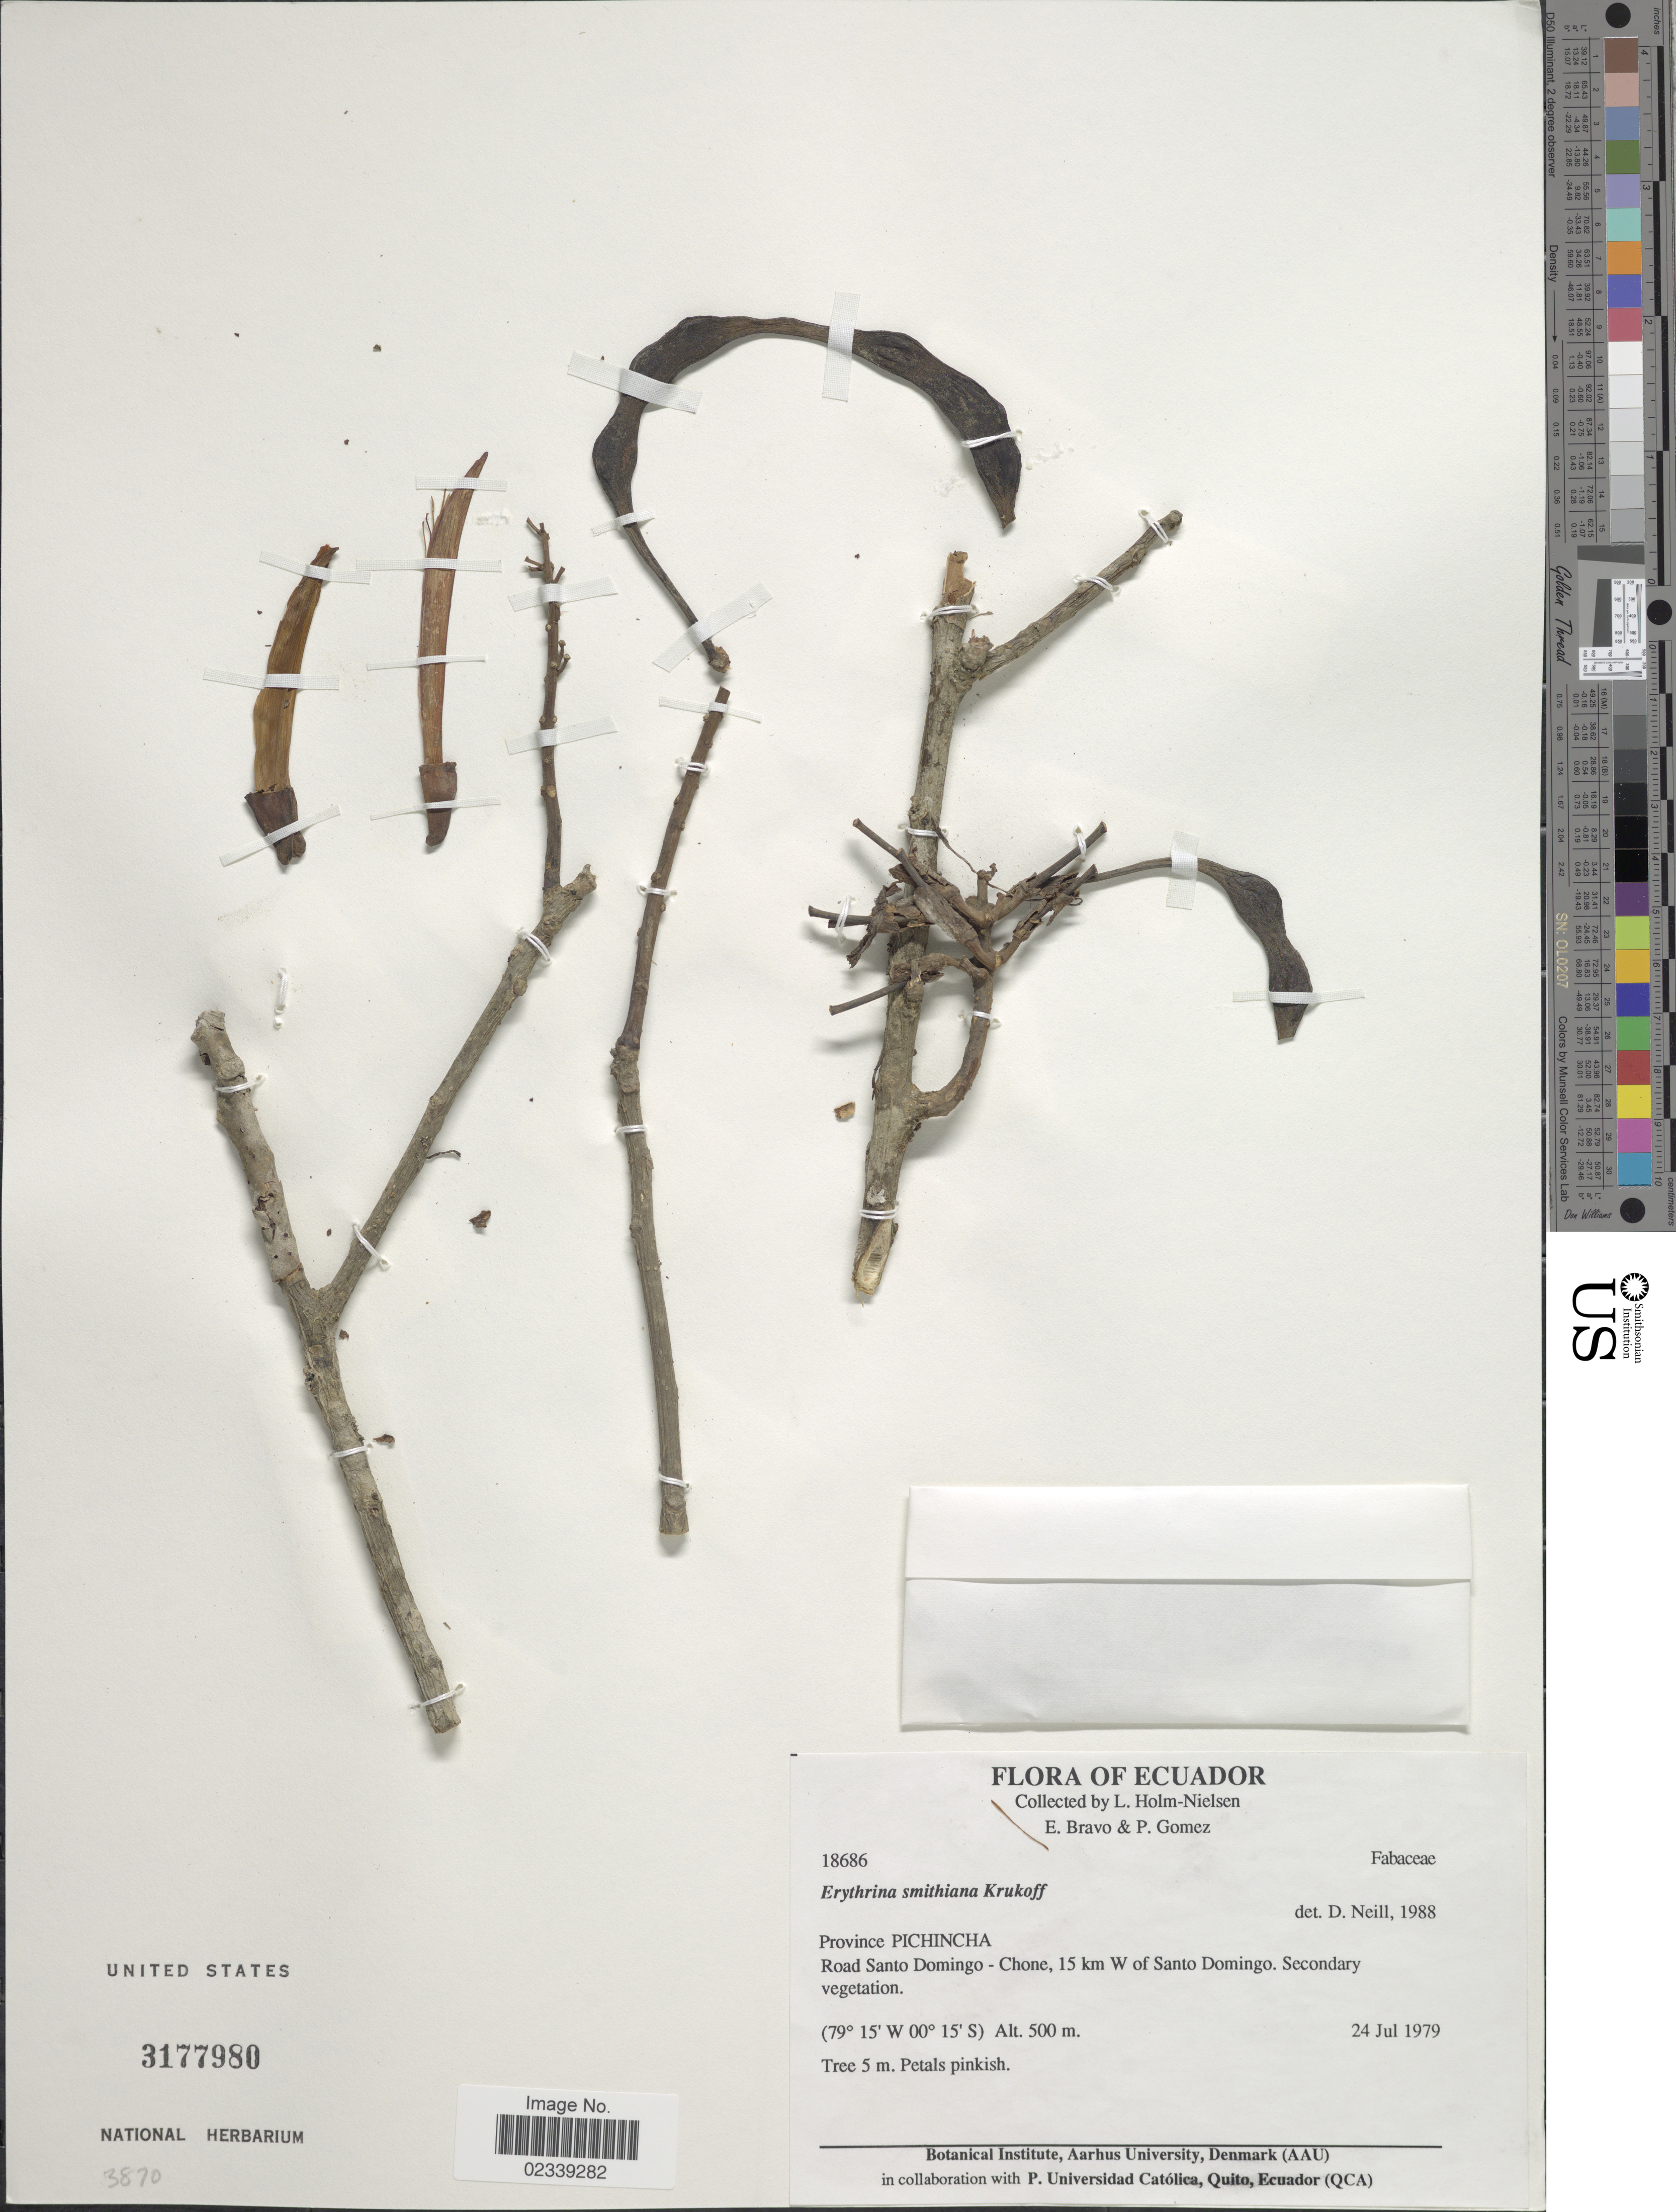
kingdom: Plantae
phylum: Tracheophyta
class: Magnoliopsida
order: Fabales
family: Fabaceae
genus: Erythrina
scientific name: Erythrina smithiana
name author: Krukoff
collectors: L. Holm-Nielsen, E. Bravo & P. Gomez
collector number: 18686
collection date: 1979-07-24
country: Ecuador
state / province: Pichincha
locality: Road Santo Domingo-Chone, 15 km W of Santo Domingo, secondary vegetation.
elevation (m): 500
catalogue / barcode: US 3177980